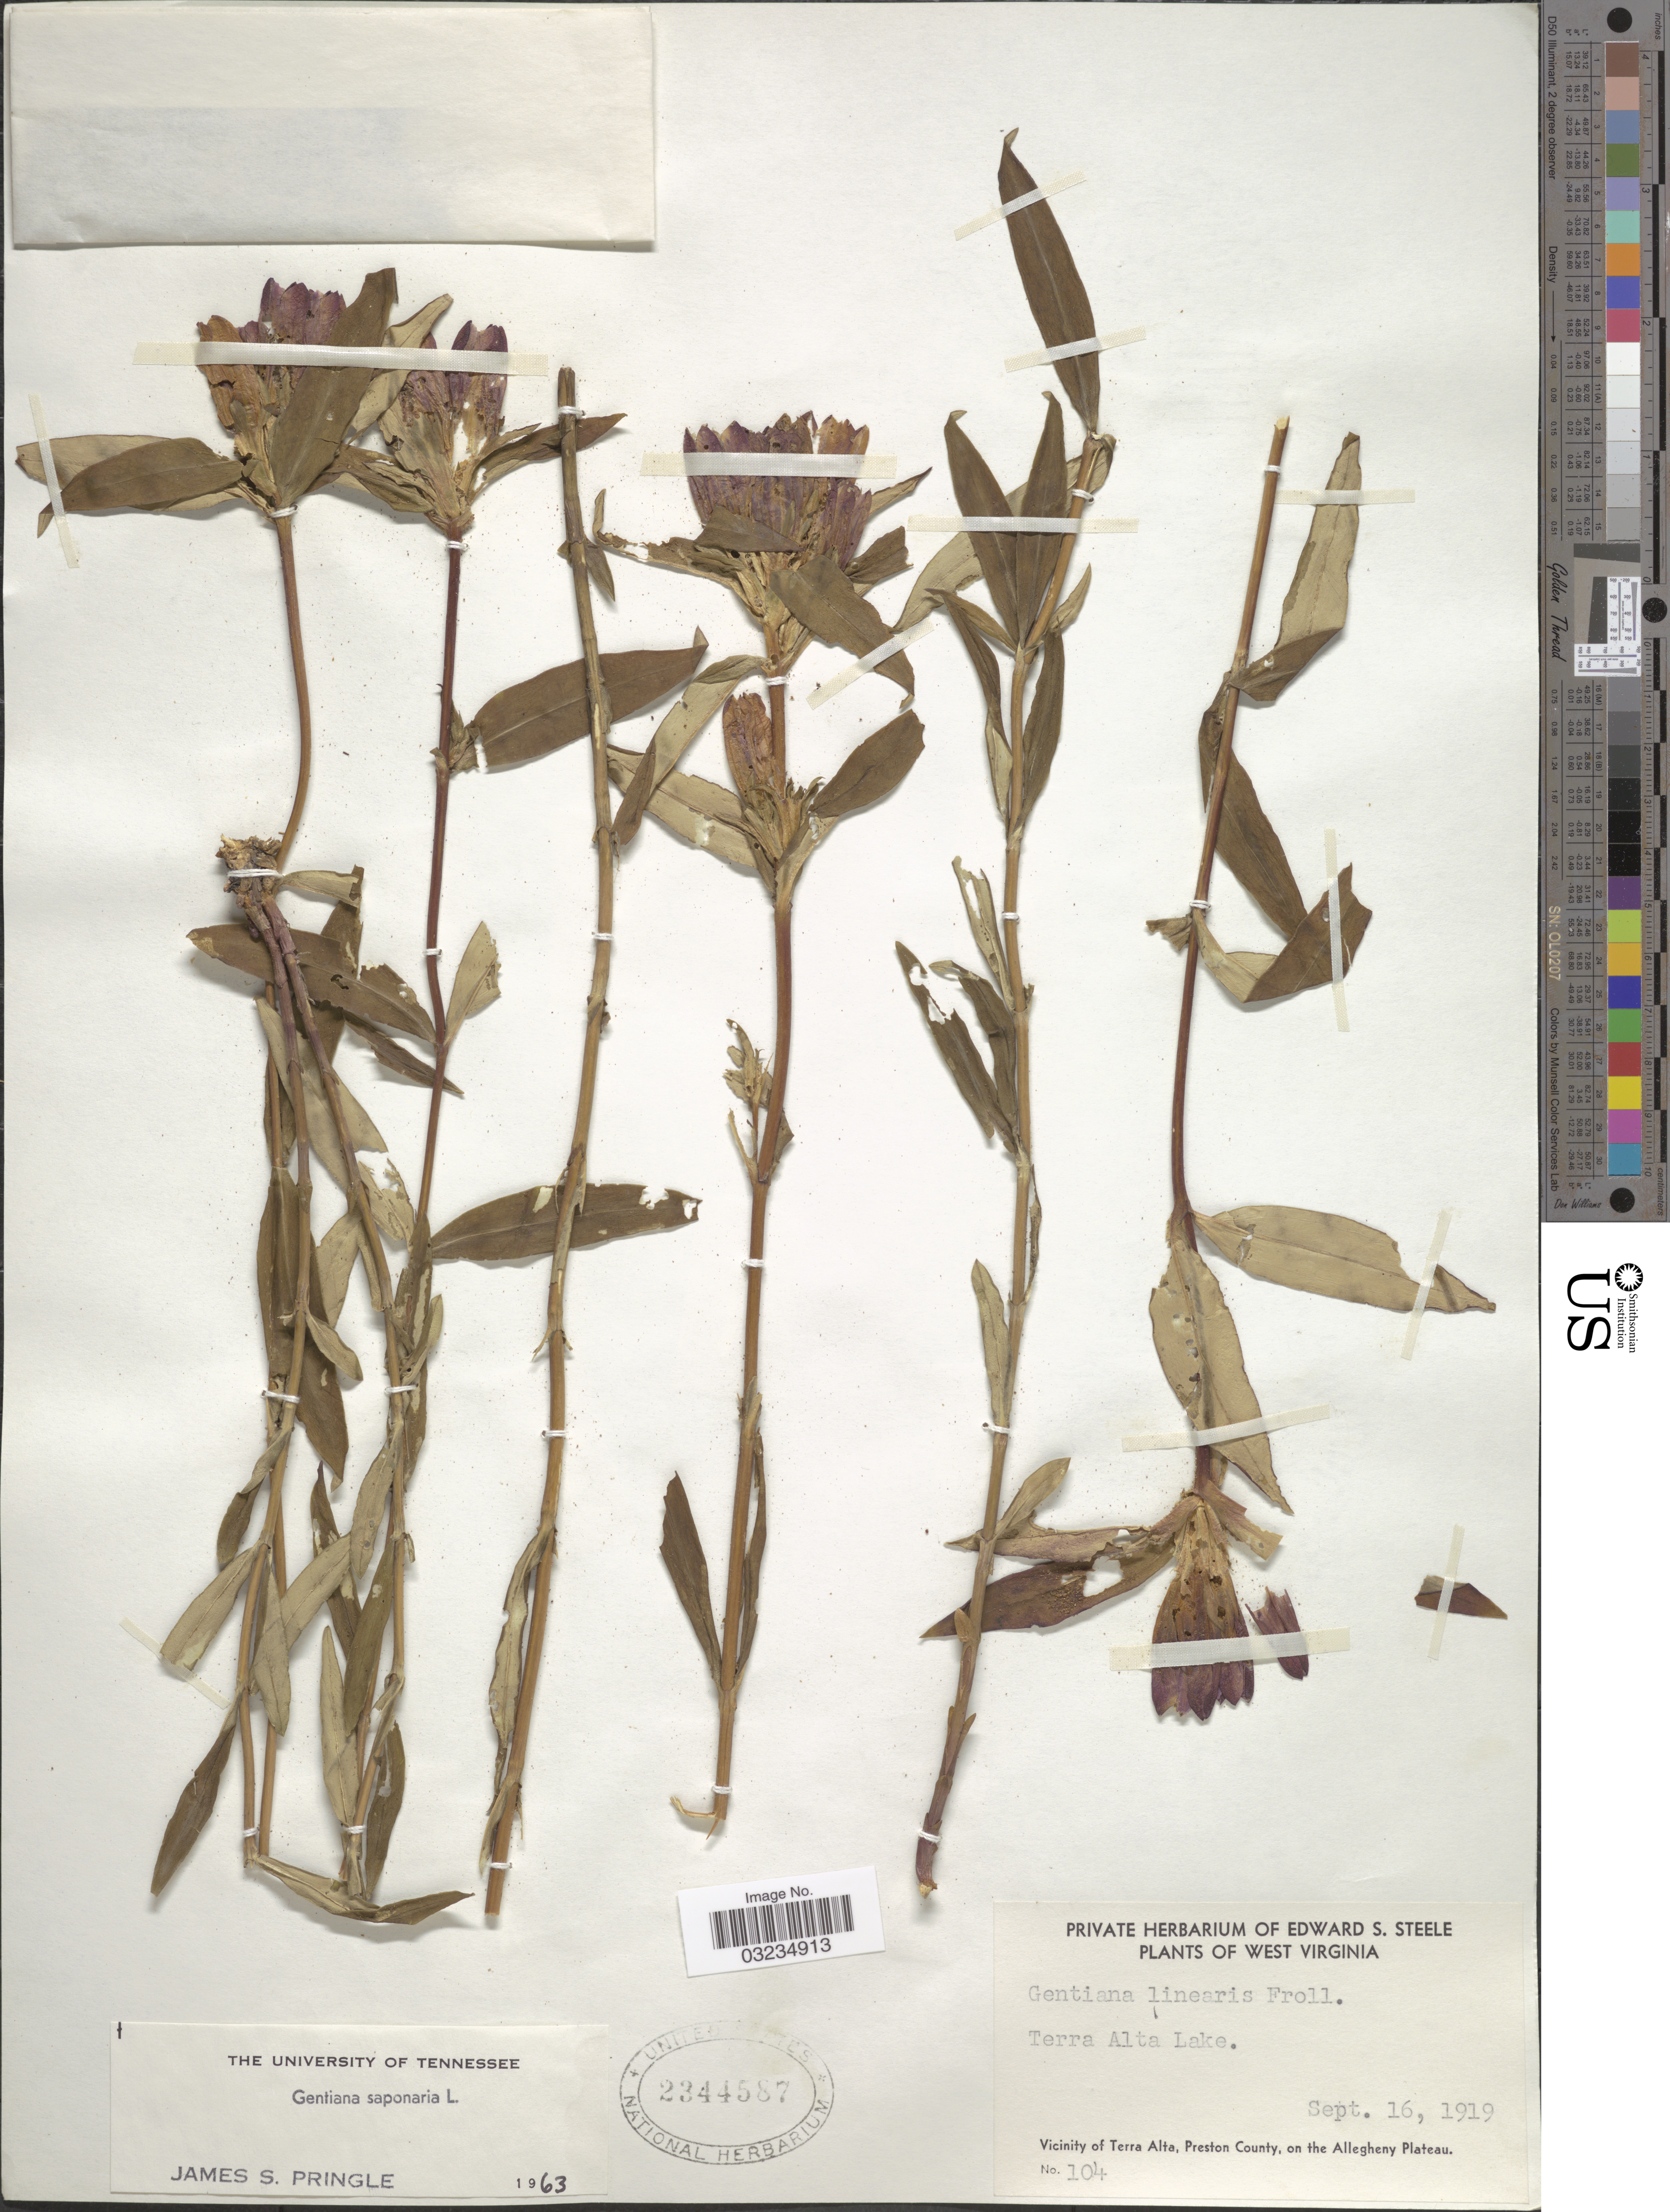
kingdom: Plantae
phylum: Tracheophyta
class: Magnoliopsida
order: Gentianales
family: Gentianaceae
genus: Gentiana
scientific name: Gentiana saponaria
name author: L.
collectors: E. Steele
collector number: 104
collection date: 1919-09-16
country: United States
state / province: West Virginia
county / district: Preston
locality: Terra Alta Lake. Vicinity of Terra Alta, Preston County, on the Allegheny Plateau.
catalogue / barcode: US 2344587